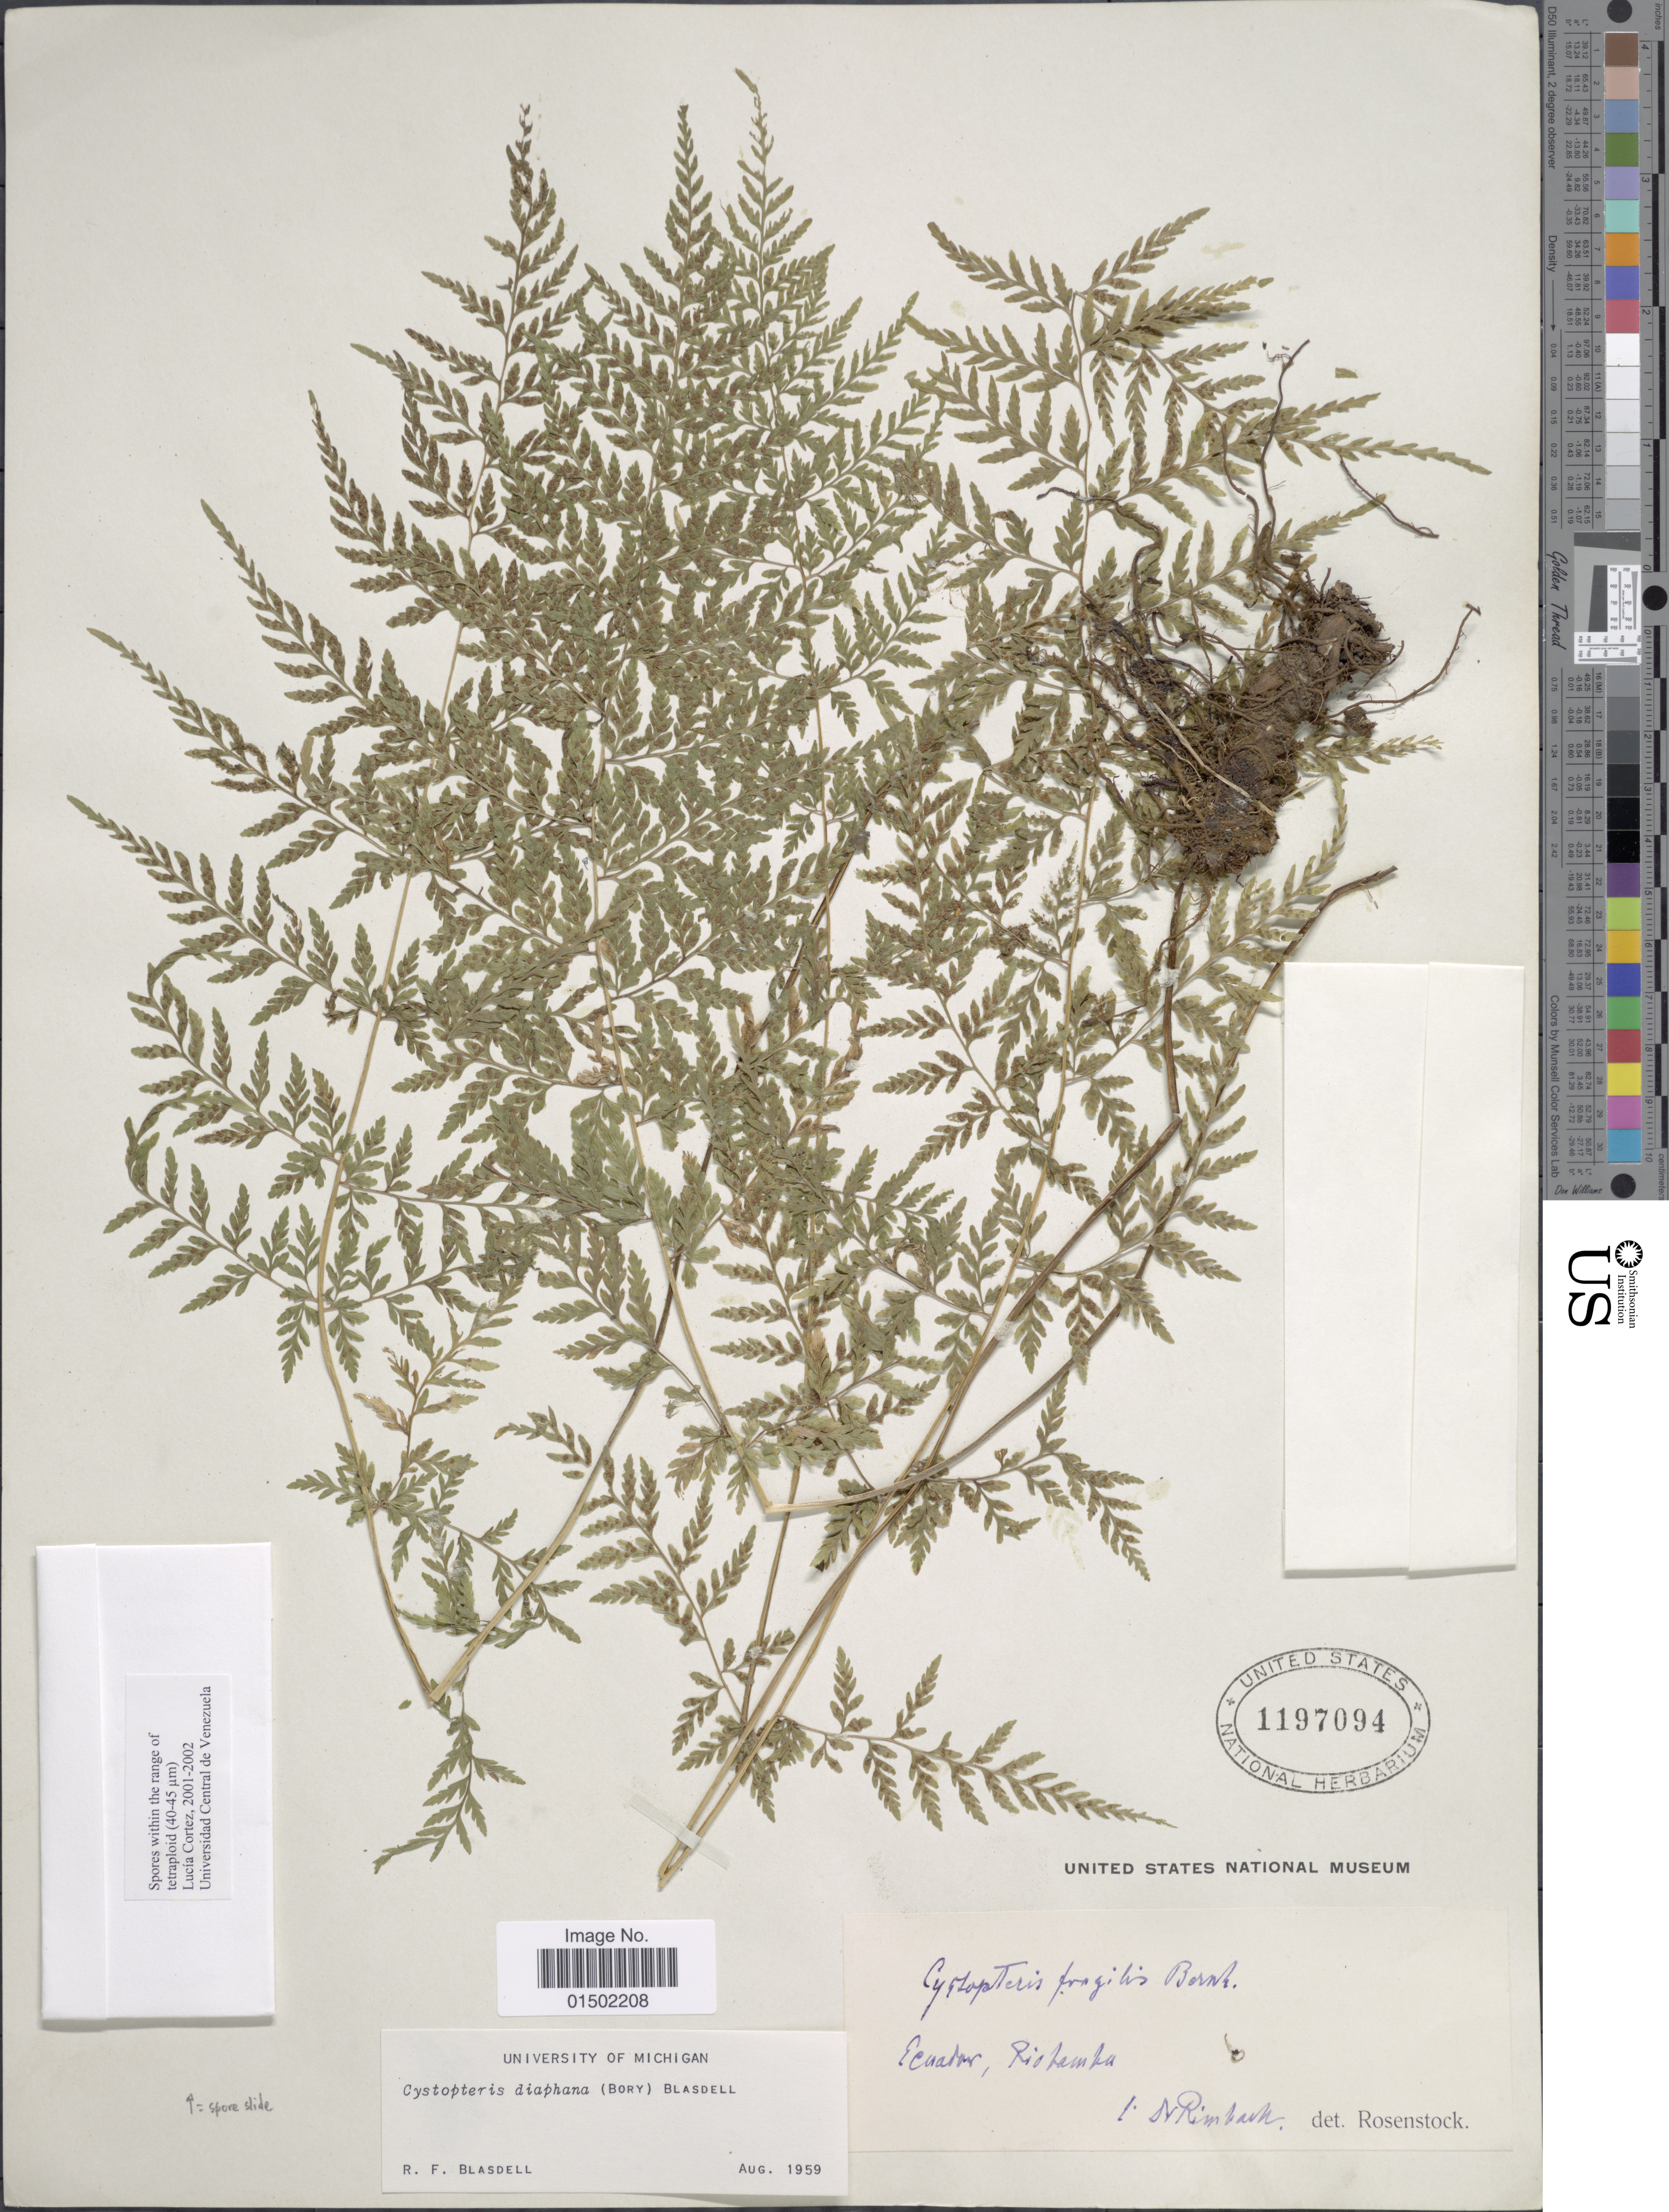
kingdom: Plantae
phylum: Tracheophyta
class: Polypodiopsida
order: Polypodiales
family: Cystopteridaceae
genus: Cystopteris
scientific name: Cystopteris diaphana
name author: (Bory) Blasdell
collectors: Rimbach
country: Ecuador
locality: Riobamba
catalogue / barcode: US 1197094